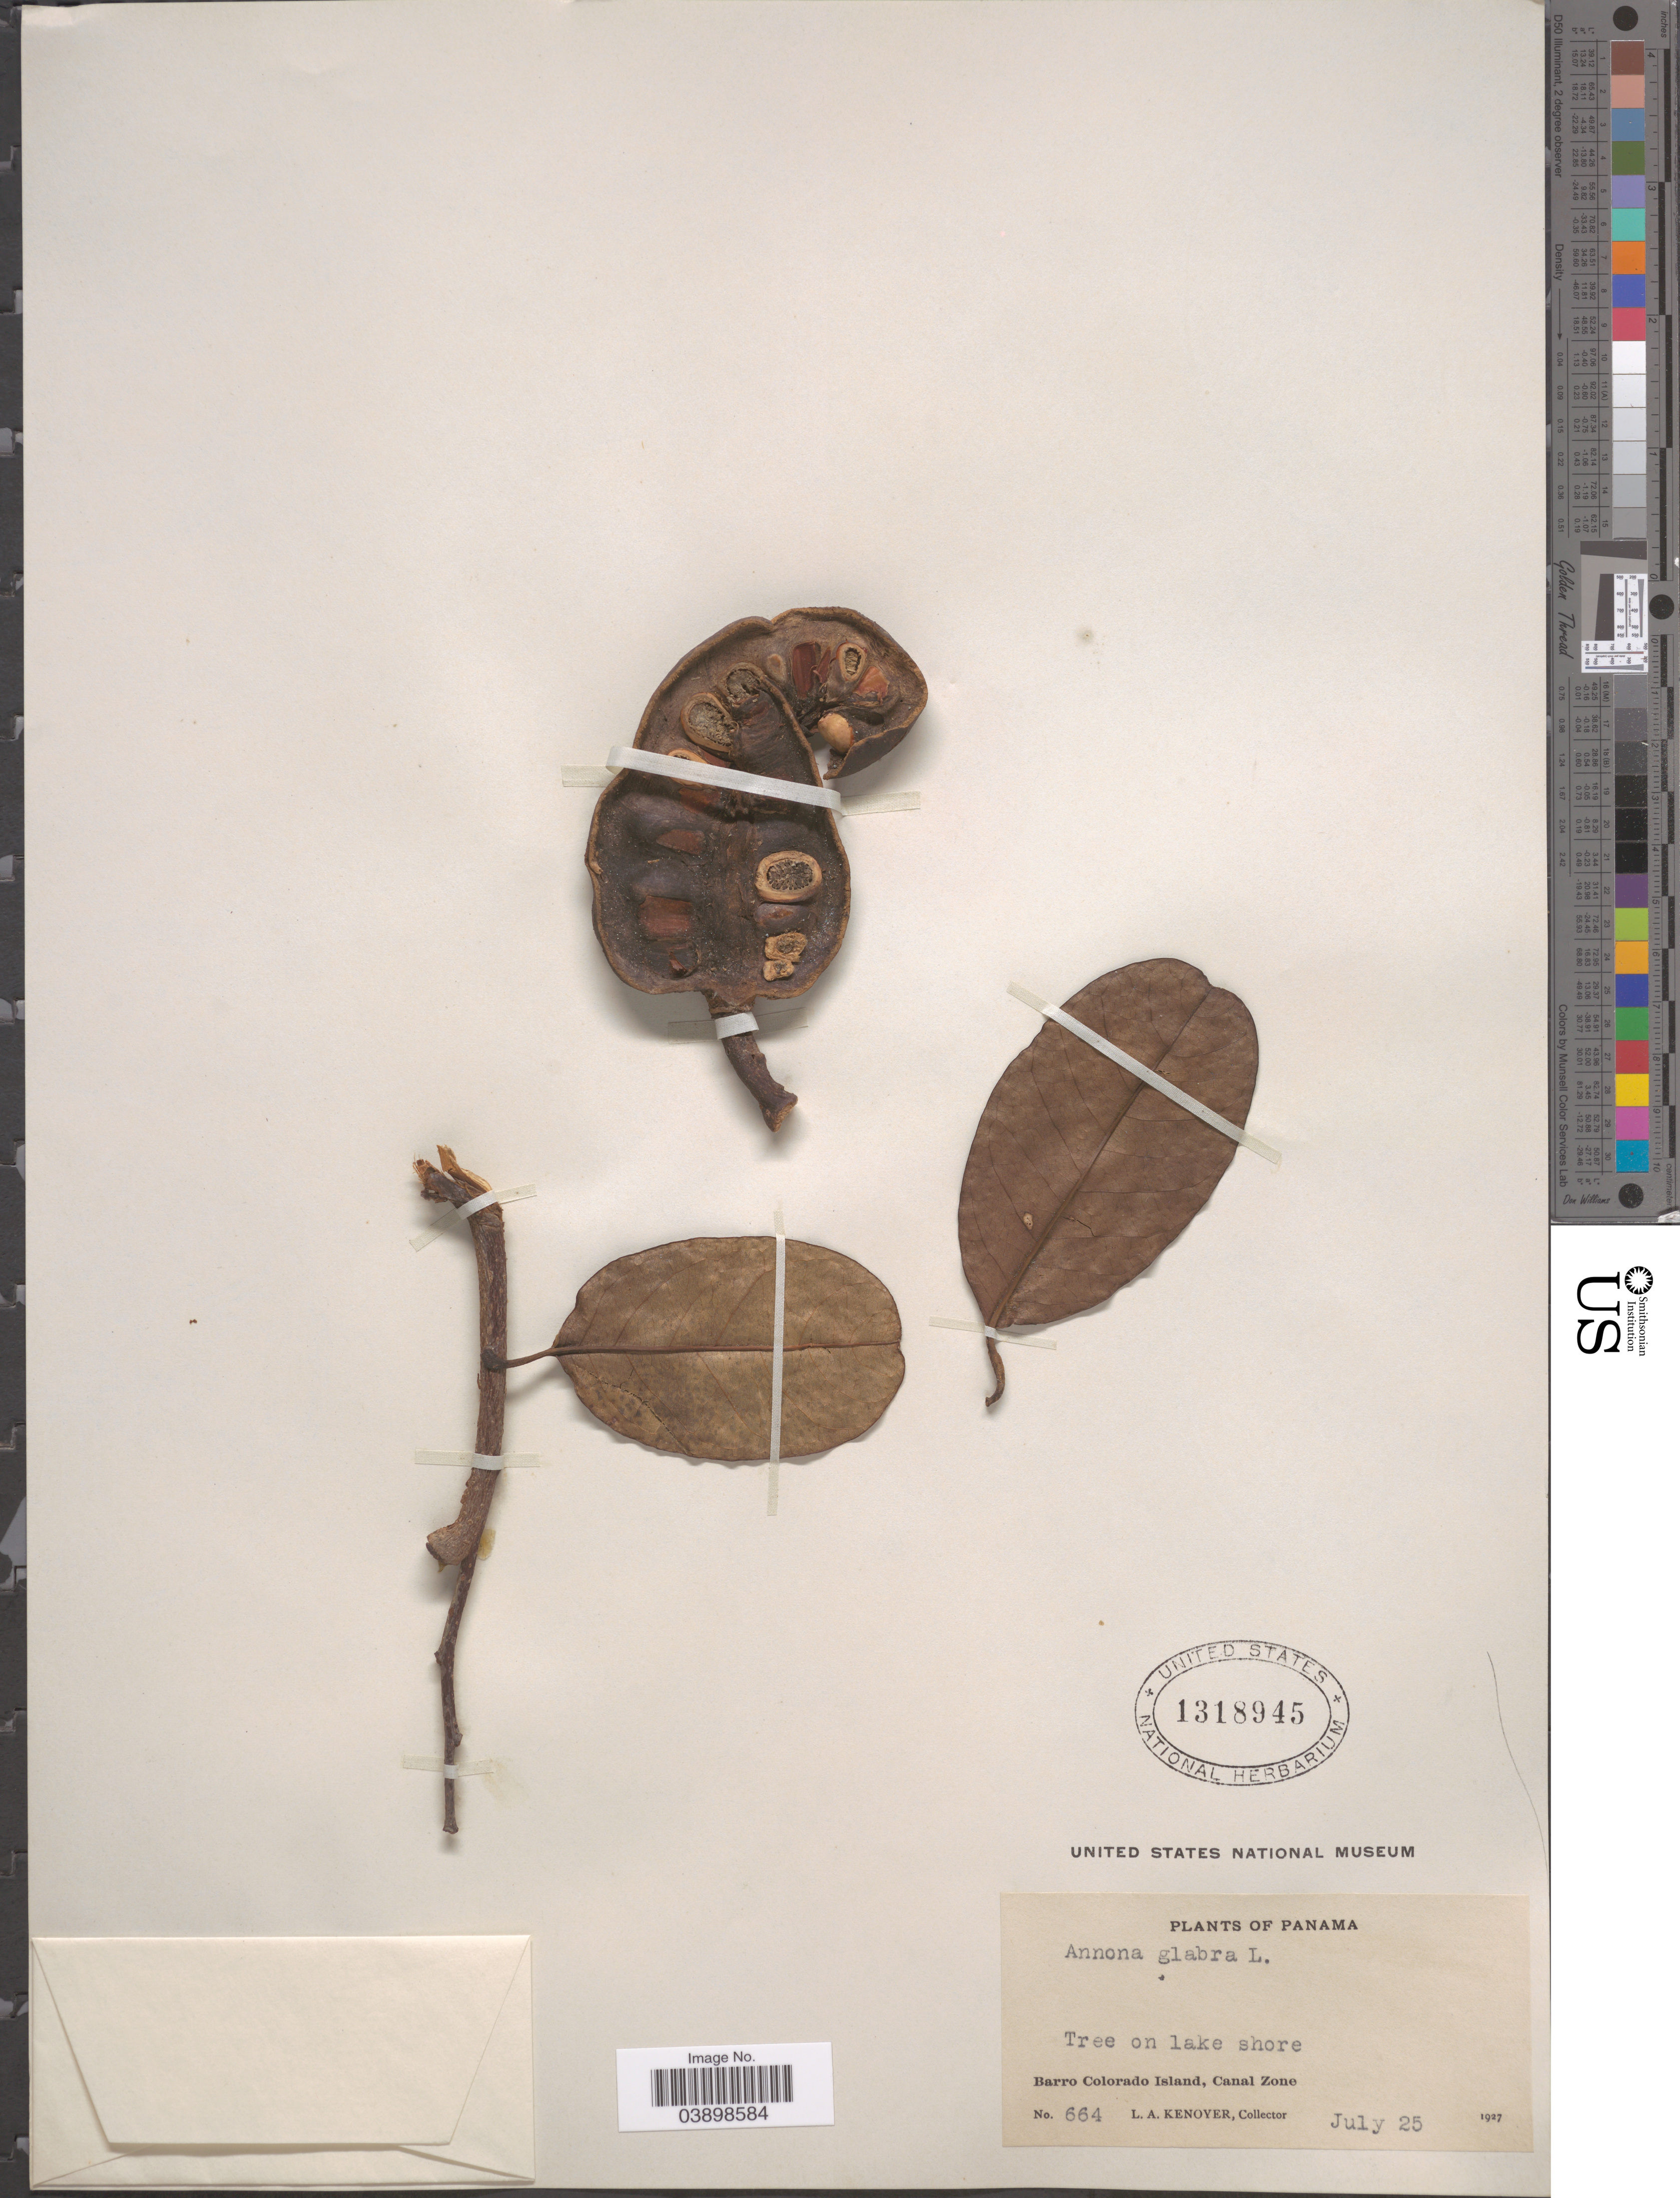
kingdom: Plantae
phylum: Tracheophyta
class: Magnoliopsida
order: Magnoliales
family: Annonaceae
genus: Annona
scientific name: Annona glabra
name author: L.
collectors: L. A. Kenoyer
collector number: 664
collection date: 1927-07-25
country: Panama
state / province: Panamá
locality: Barro Colorado Island, Canal Zone.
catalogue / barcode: US 1318945